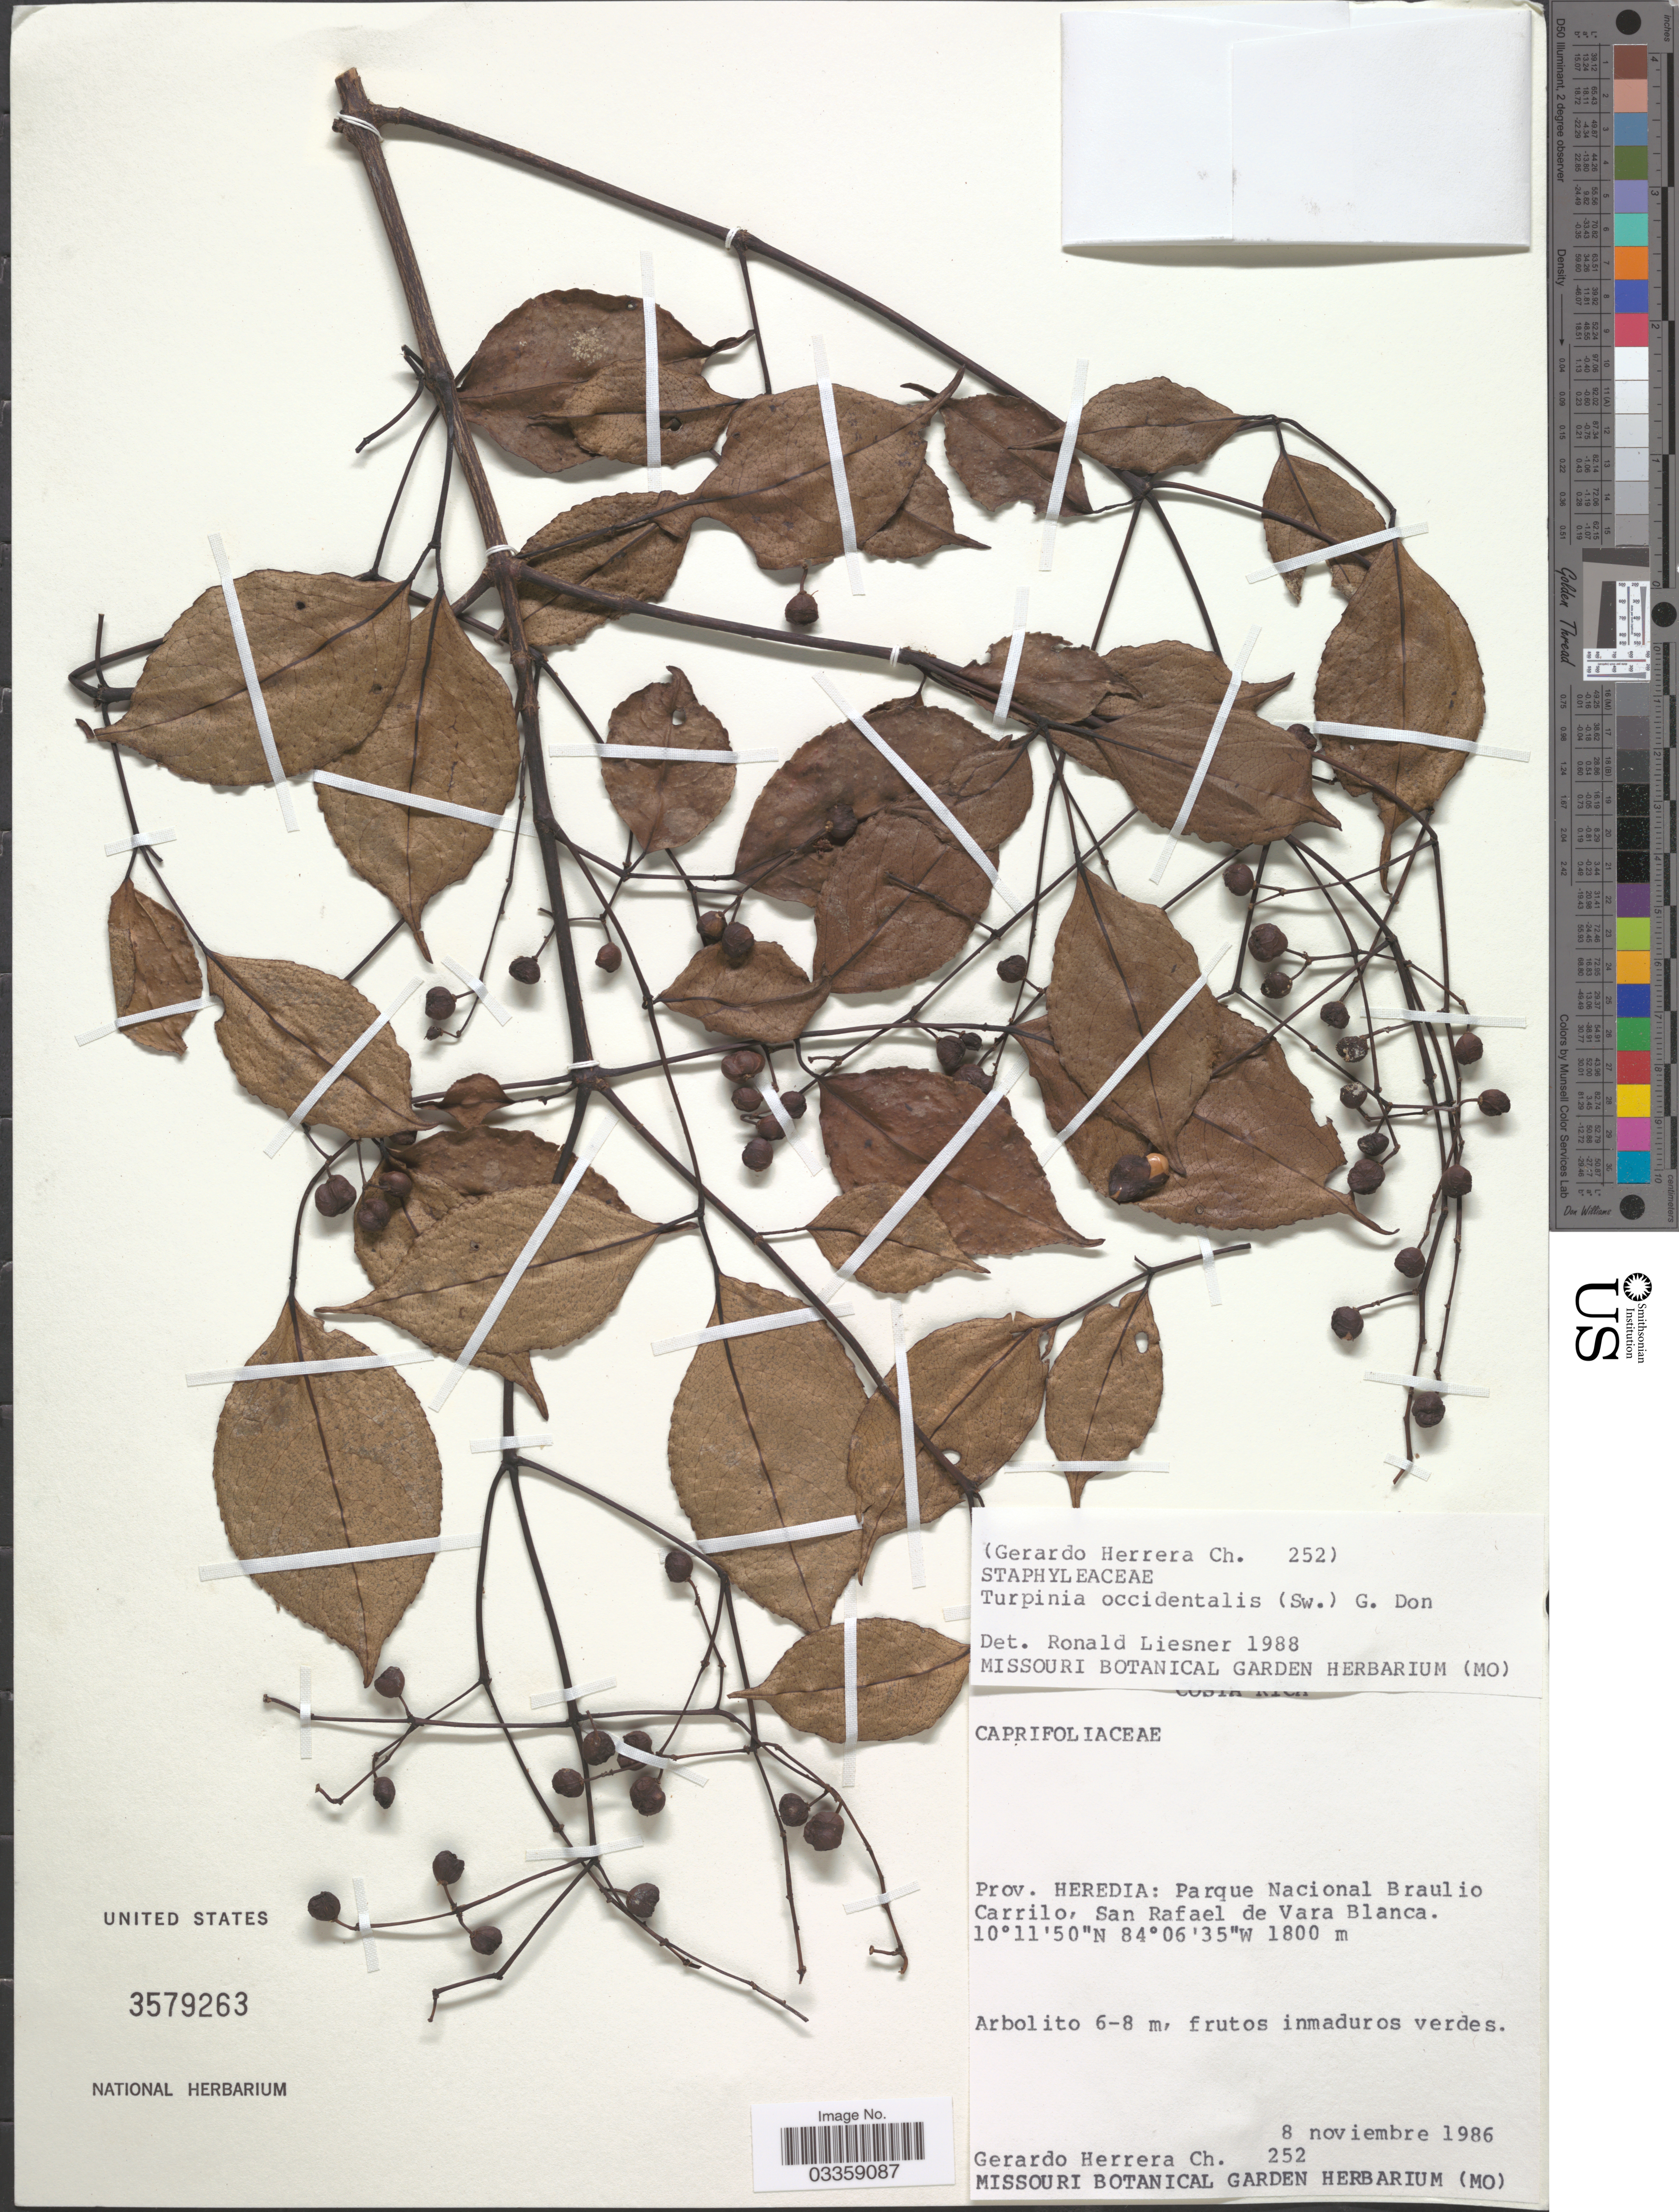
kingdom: Plantae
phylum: Tracheophyta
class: Magnoliopsida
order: Crossosomatales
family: Staphyleaceae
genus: Turpinia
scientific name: Turpinia occidentalis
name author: (Sw.) G. Don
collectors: G. Herrera Ch.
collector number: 252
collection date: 1986-11-08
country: Costa Rica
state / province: Heredia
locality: Parque Nacional Braulio Carrilo, San Rafael de Vara Blanca.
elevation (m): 1800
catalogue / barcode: US 3579263